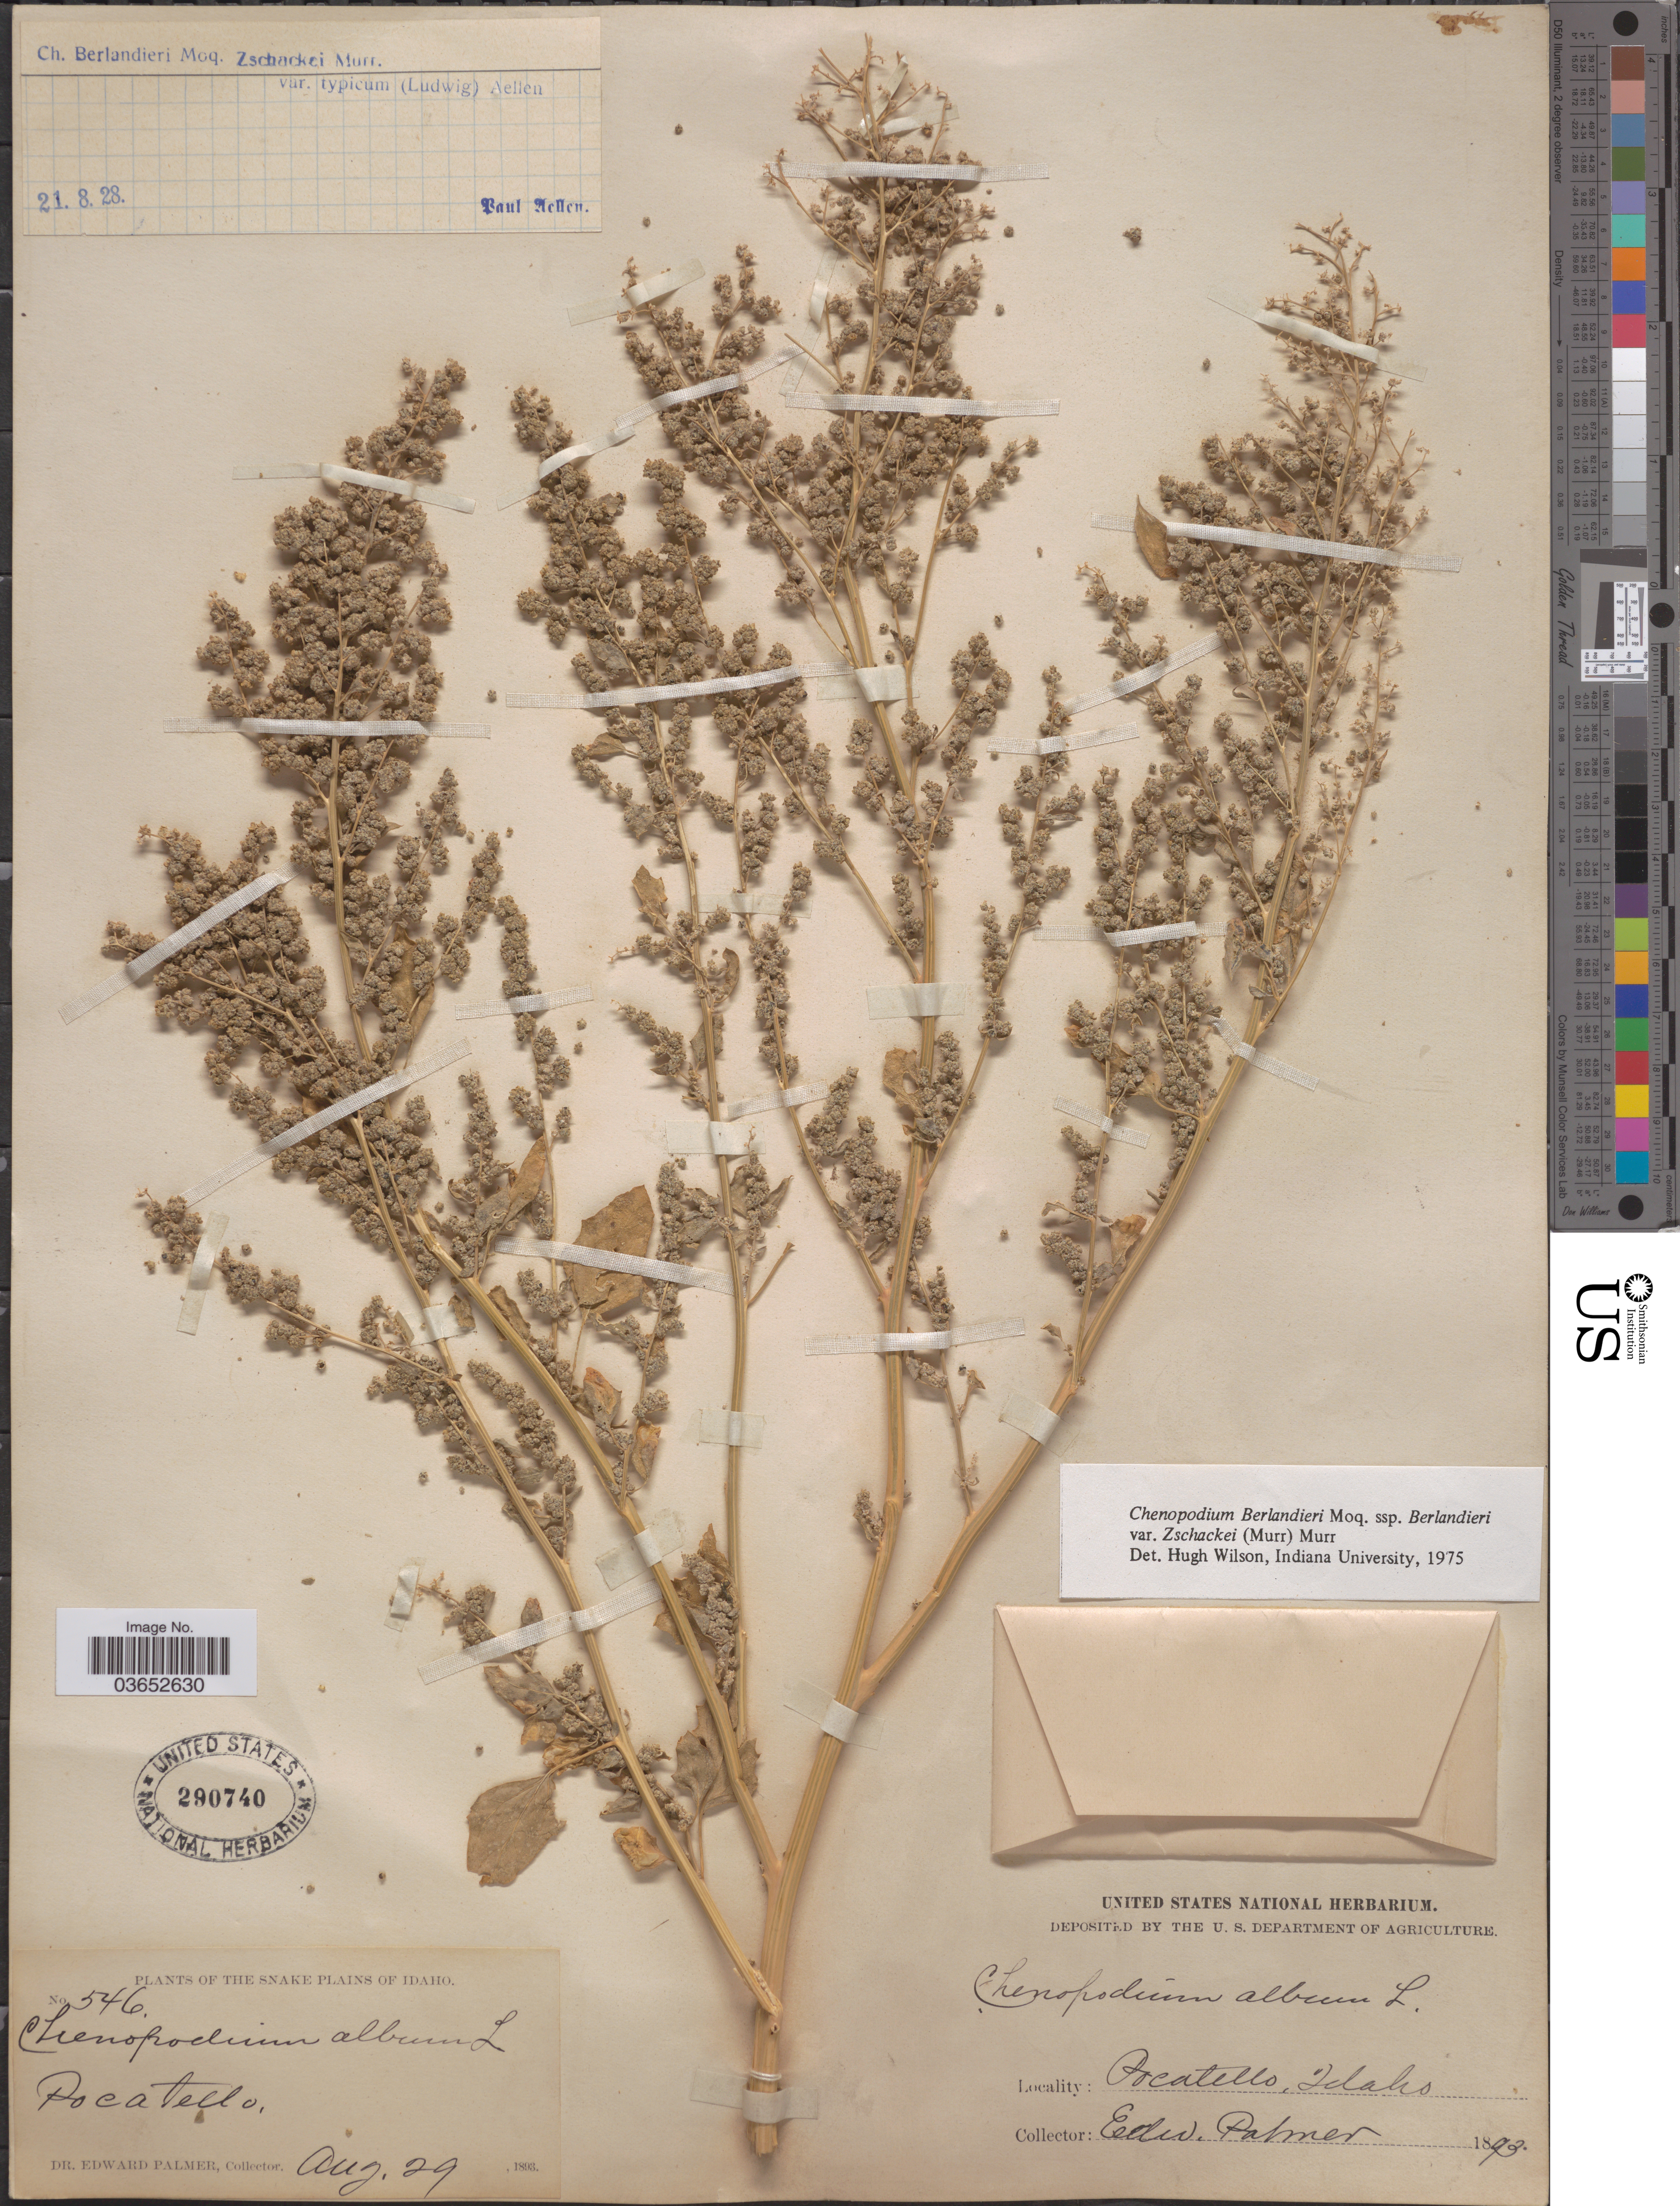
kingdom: Plantae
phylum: Tracheophyta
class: Magnoliopsida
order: Caryophyllales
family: Amaranthaceae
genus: Chenopodium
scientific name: Chenopodium berlandieri var. zschackei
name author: (Murr.) Murr.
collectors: E. Palmer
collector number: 546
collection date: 1893-08-29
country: United States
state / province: Idaho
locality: The Snake Plains. Pocatello.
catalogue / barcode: US 290740